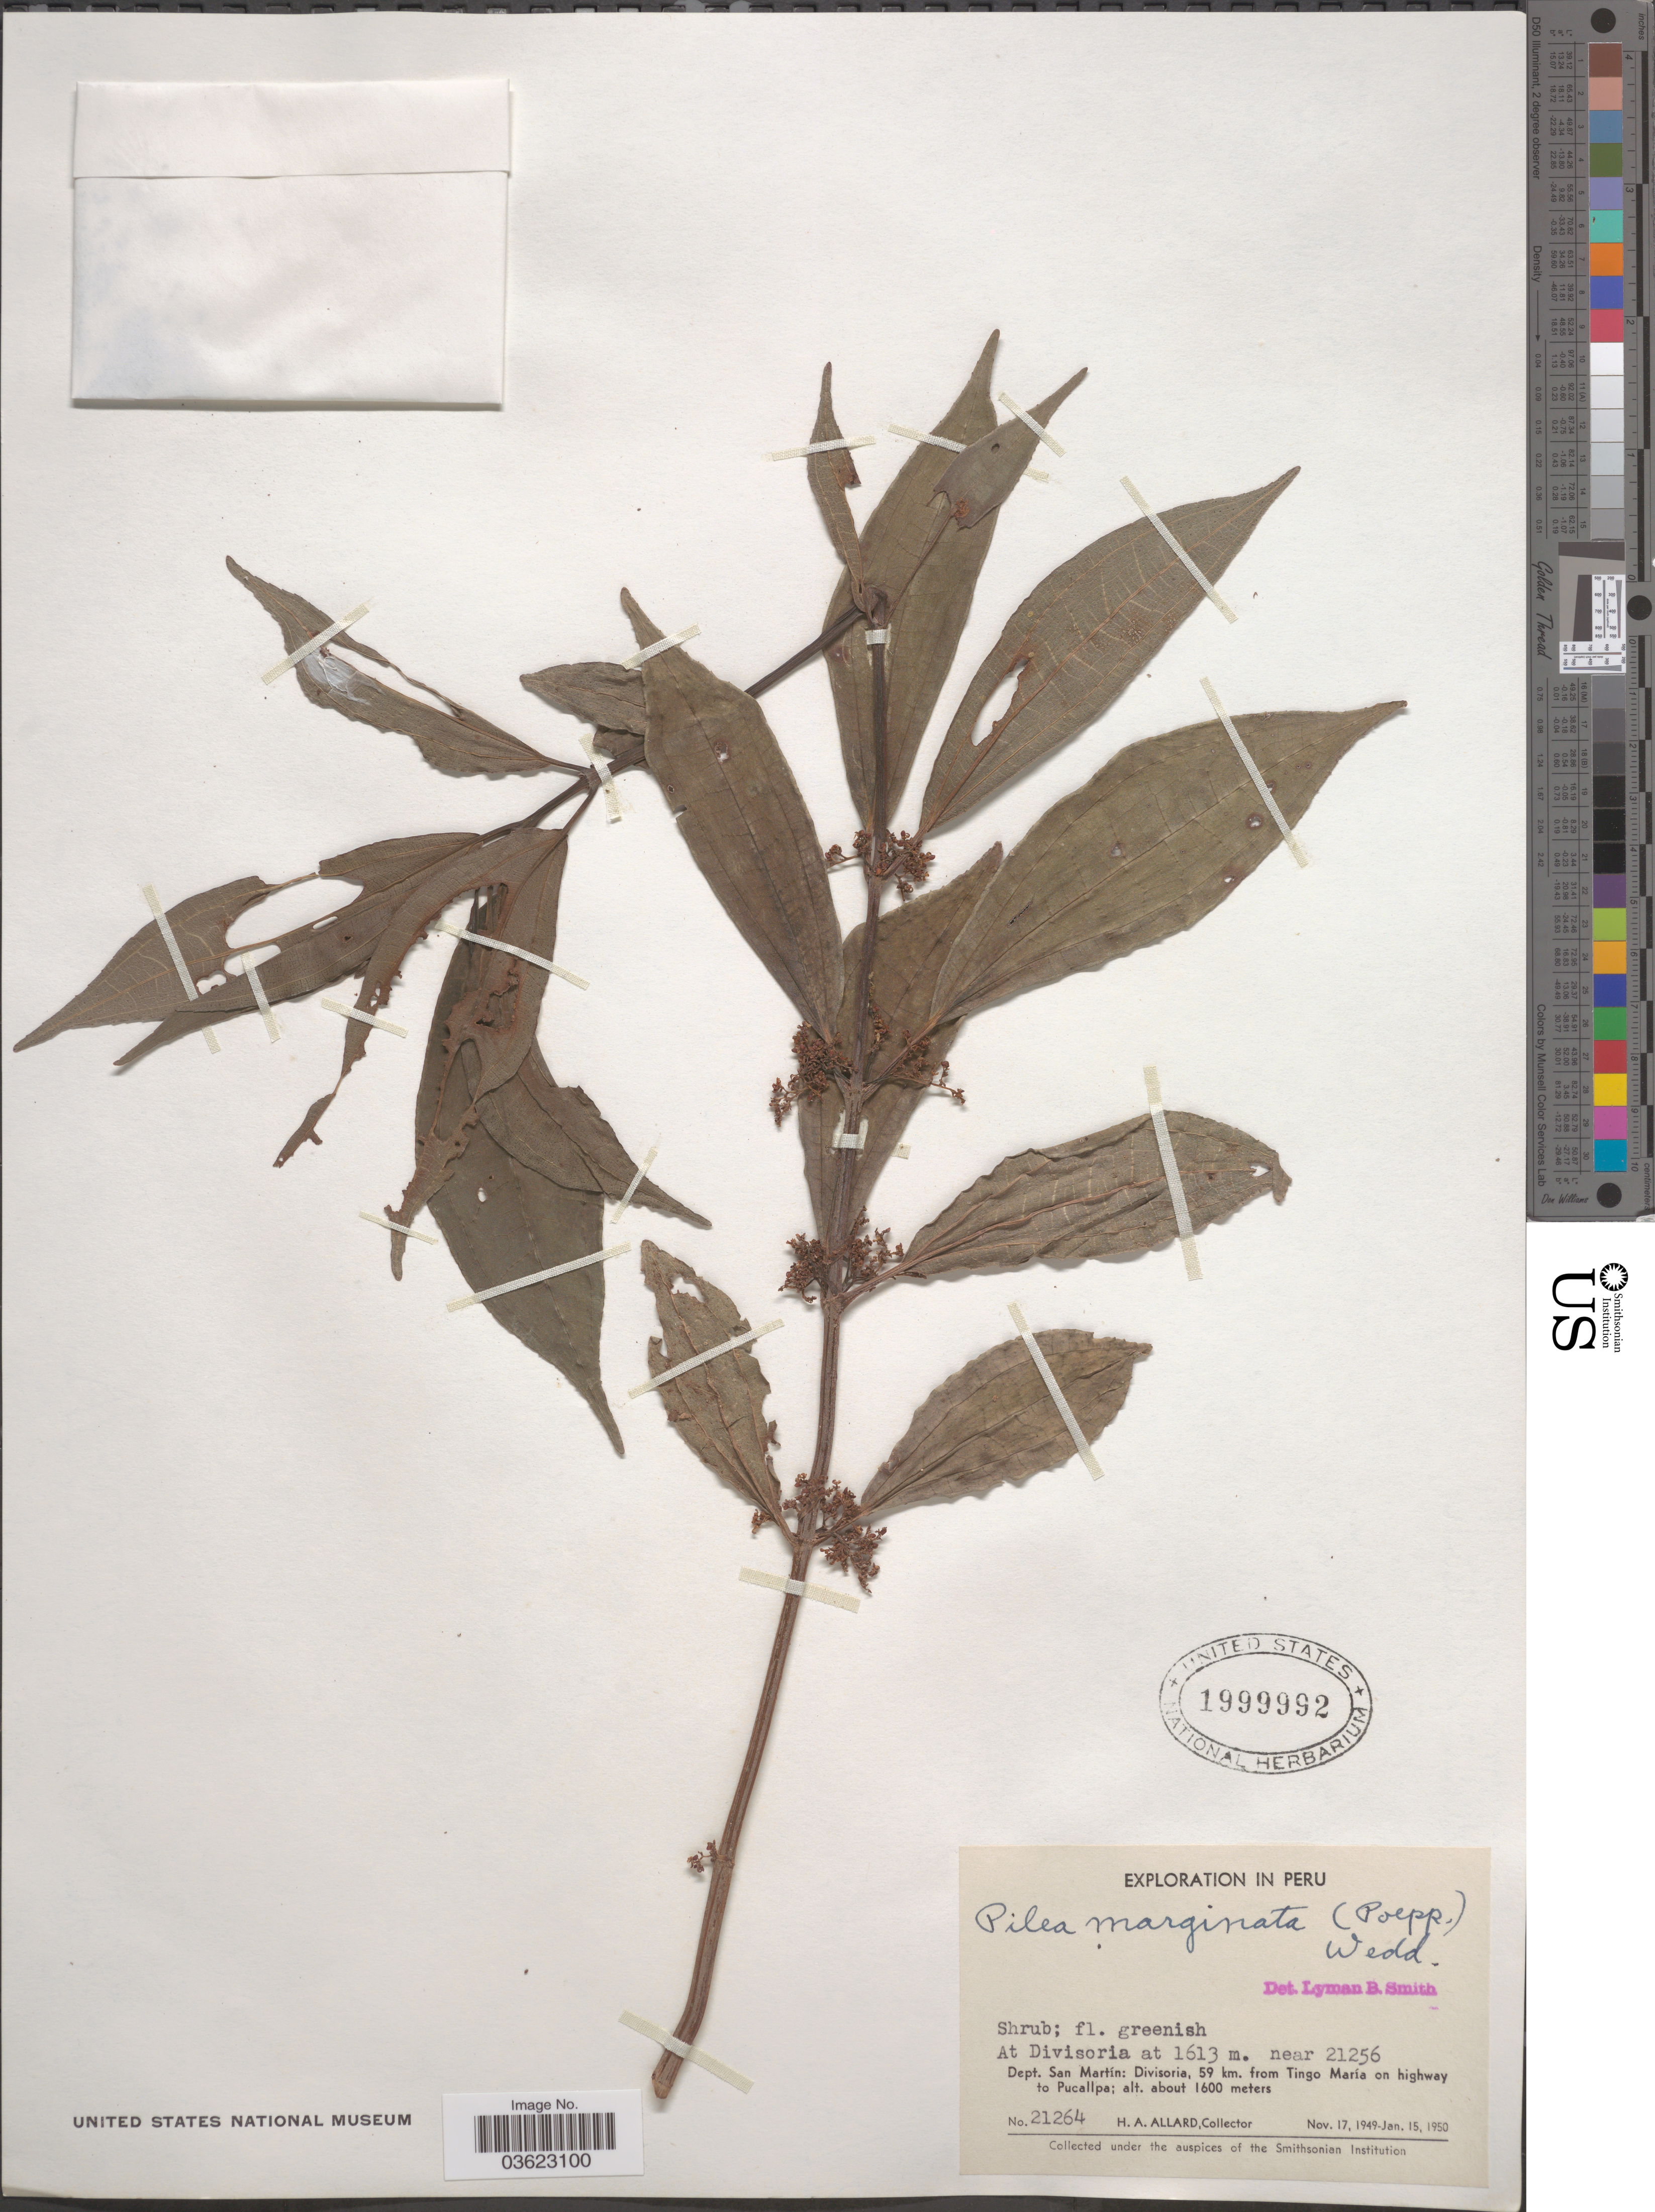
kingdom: Plantae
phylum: Tracheophyta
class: Magnoliopsida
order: Rosales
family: Urticaceae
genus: Pilea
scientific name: Pilea marginata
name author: Wedd.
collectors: H. A. Allard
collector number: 21264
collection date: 1949-11-17/1950-01-15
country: Peru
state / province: San Martín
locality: Dept. San Martín: Divisoria, 59 km. from Tingo María on highway to Pucallpa. At Divisoria.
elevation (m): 1613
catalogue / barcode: US 1999992